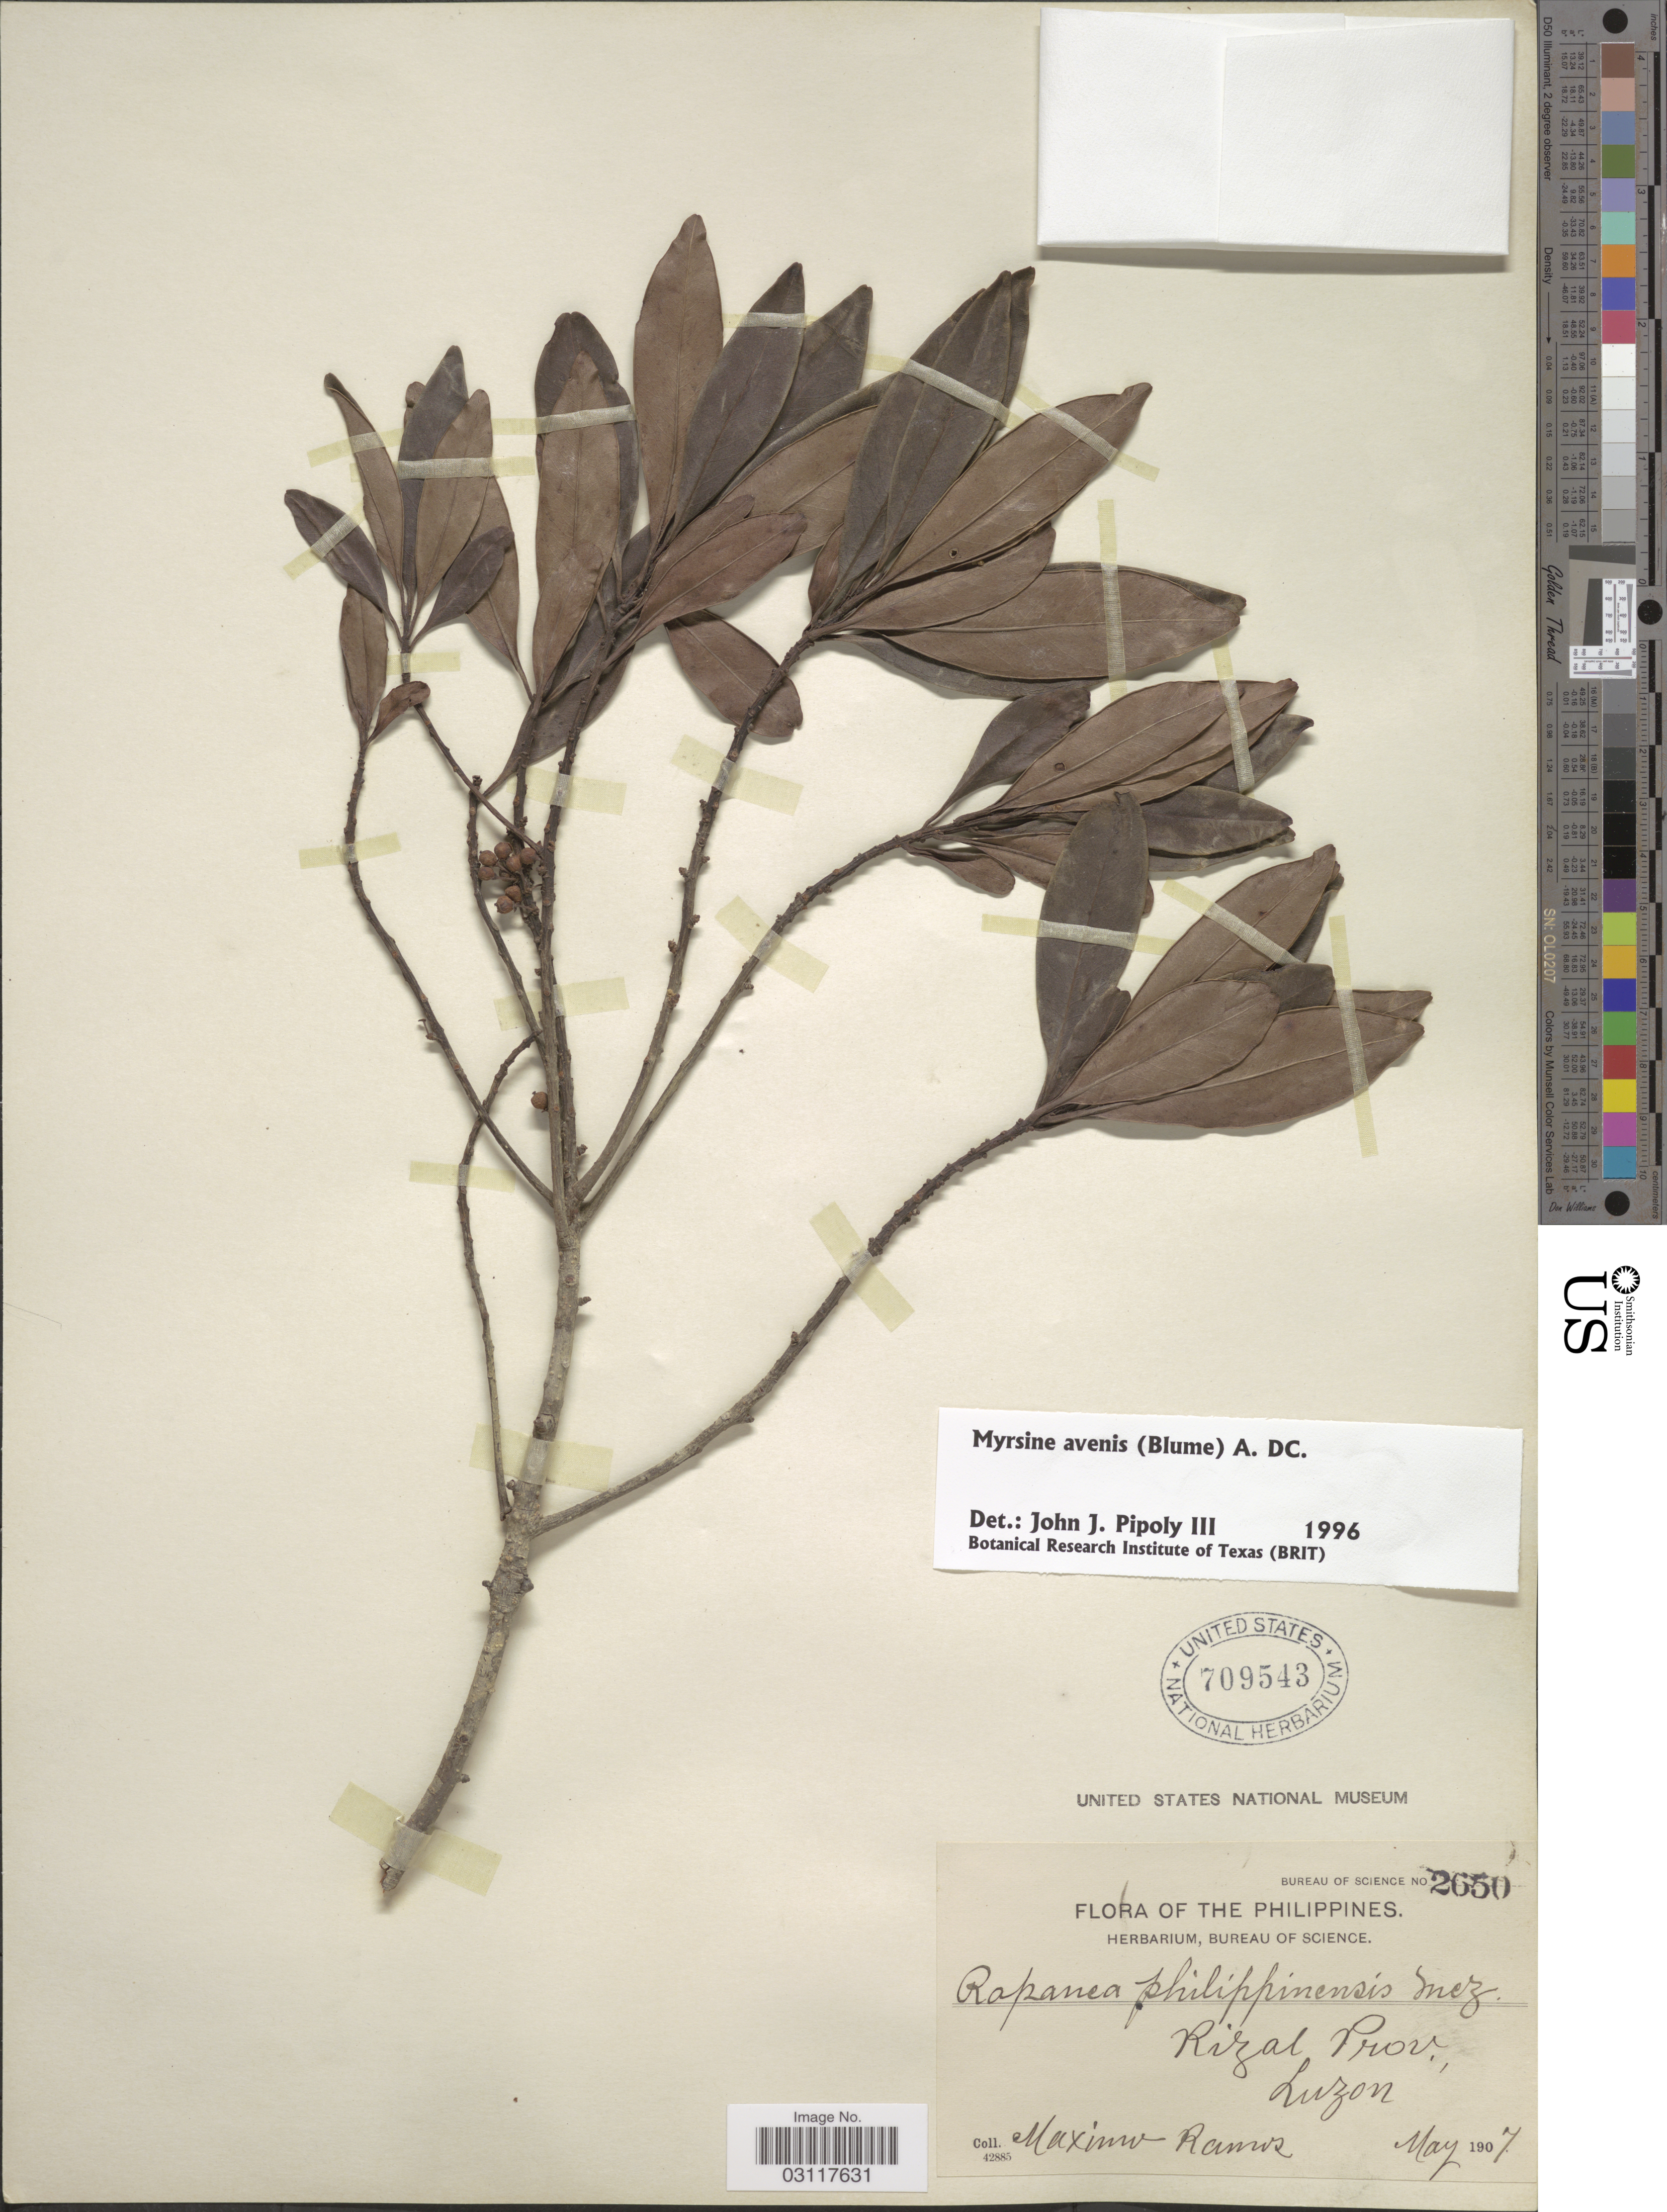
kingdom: Plantae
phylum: Tracheophyta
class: Magnoliopsida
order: Ericales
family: Primulaceae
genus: Myrsine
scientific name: Myrsine avenis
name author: A. DC.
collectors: M. Ramos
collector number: Bureau of Sience 2650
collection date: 1907-05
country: Philippines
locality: Rizal Prov., Luzon.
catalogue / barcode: US 709543